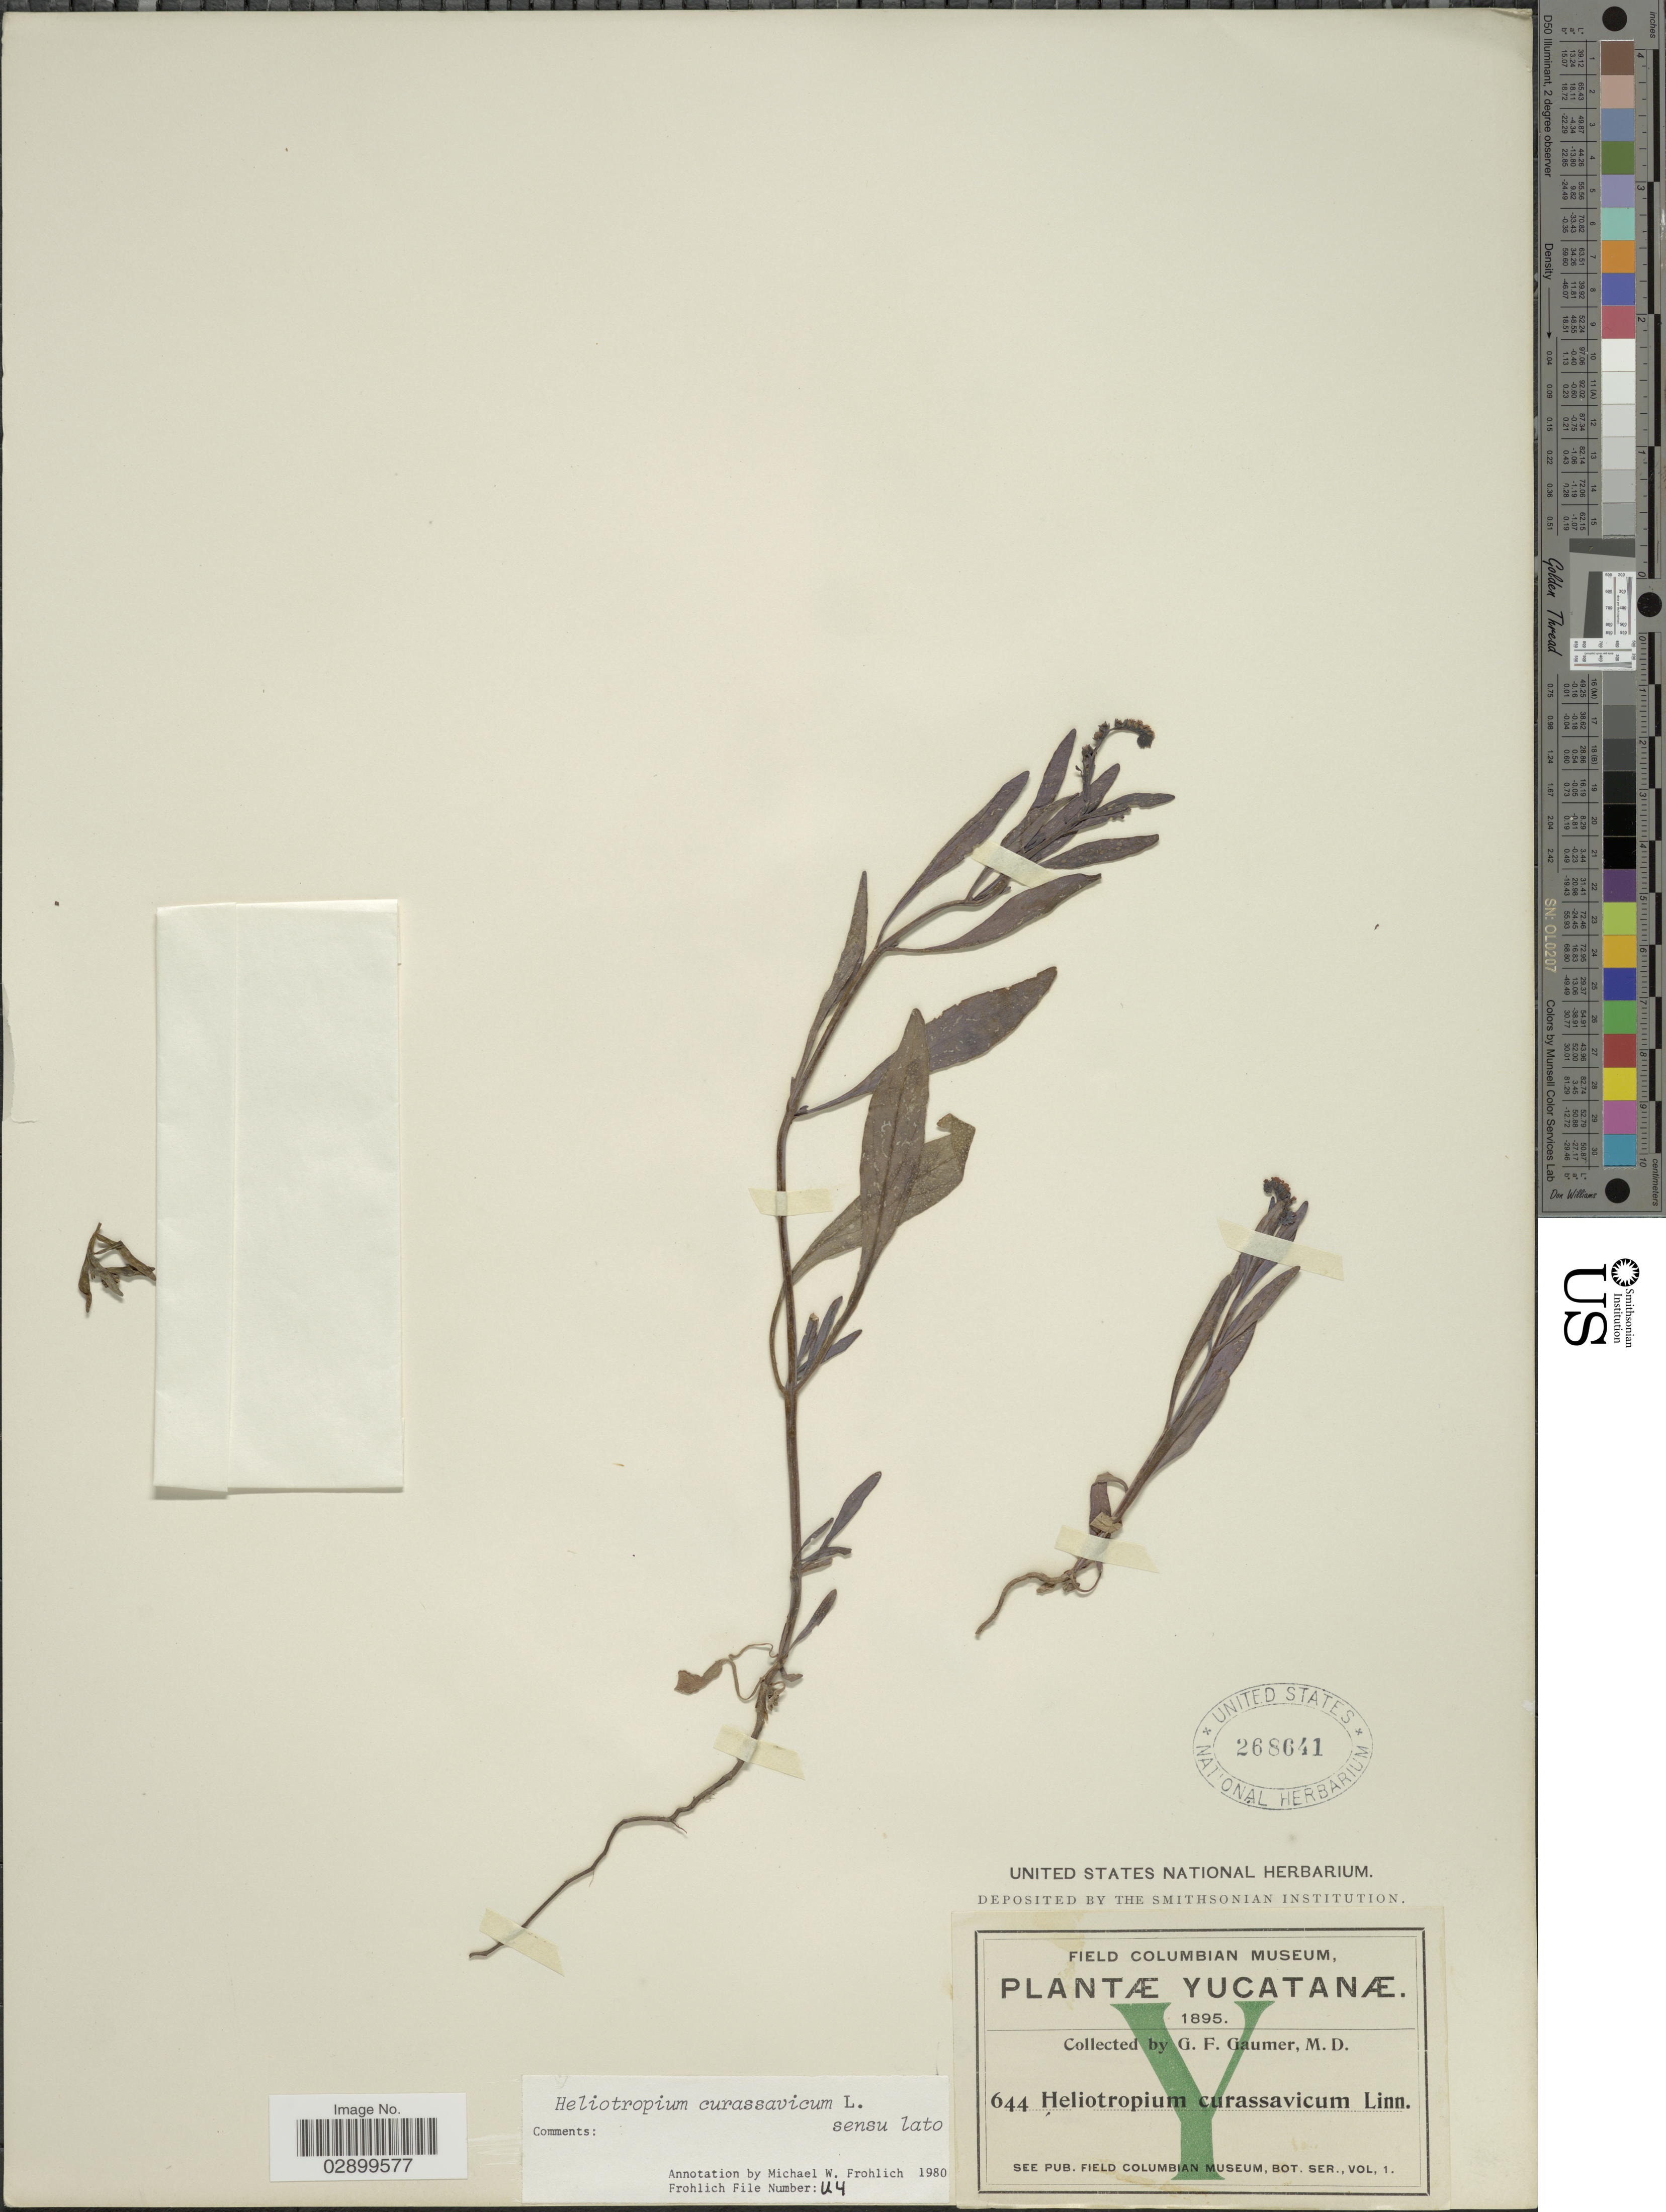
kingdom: Plantae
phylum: Tracheophyta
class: Magnoliopsida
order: Boraginales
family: Heliotropiaceae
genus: Heliotropium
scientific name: Heliotropium curassavicum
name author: L.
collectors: G. F. Gaumer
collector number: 644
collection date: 1895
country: Mexico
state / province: Yucatán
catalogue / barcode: US 268641